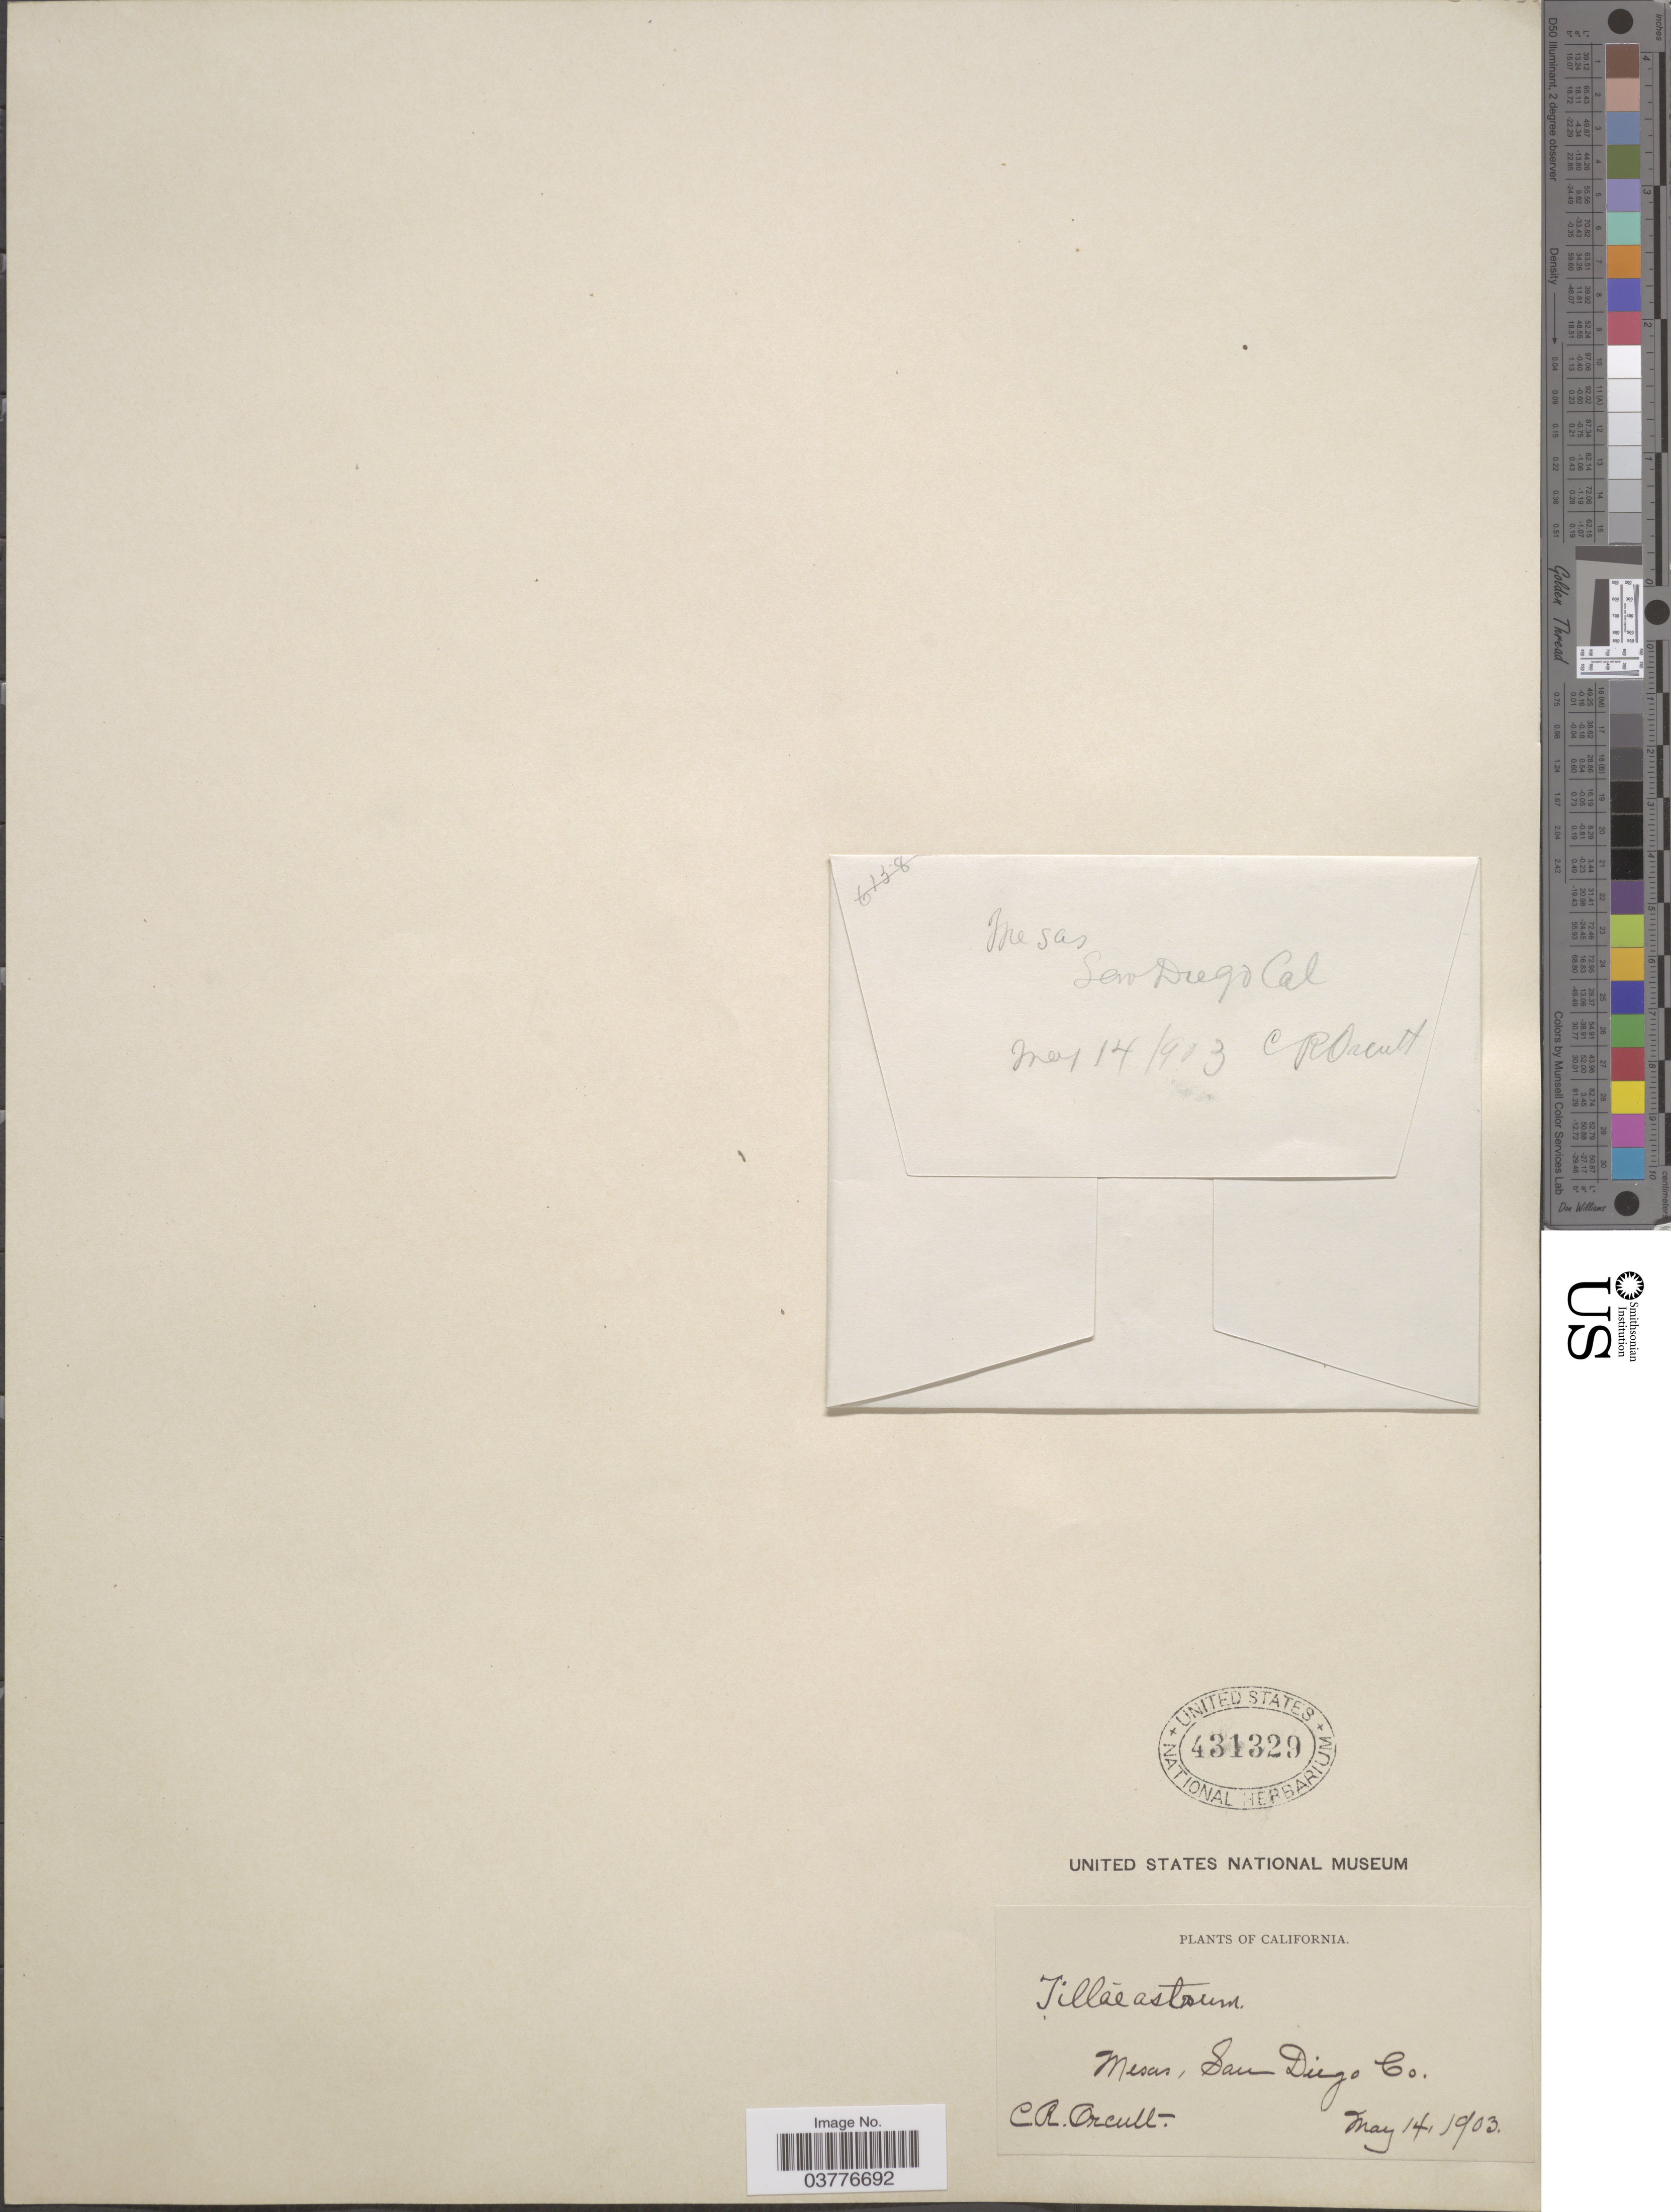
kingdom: Plantae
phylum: Tracheophyta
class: Magnoliopsida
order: Saxifragales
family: Crassulaceae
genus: Crassula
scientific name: Crassula sp.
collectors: C. R. Orcutt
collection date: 1903-05-14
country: United States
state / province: California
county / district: San Diego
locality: Mesas, San Diego Co.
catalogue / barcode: US 431329